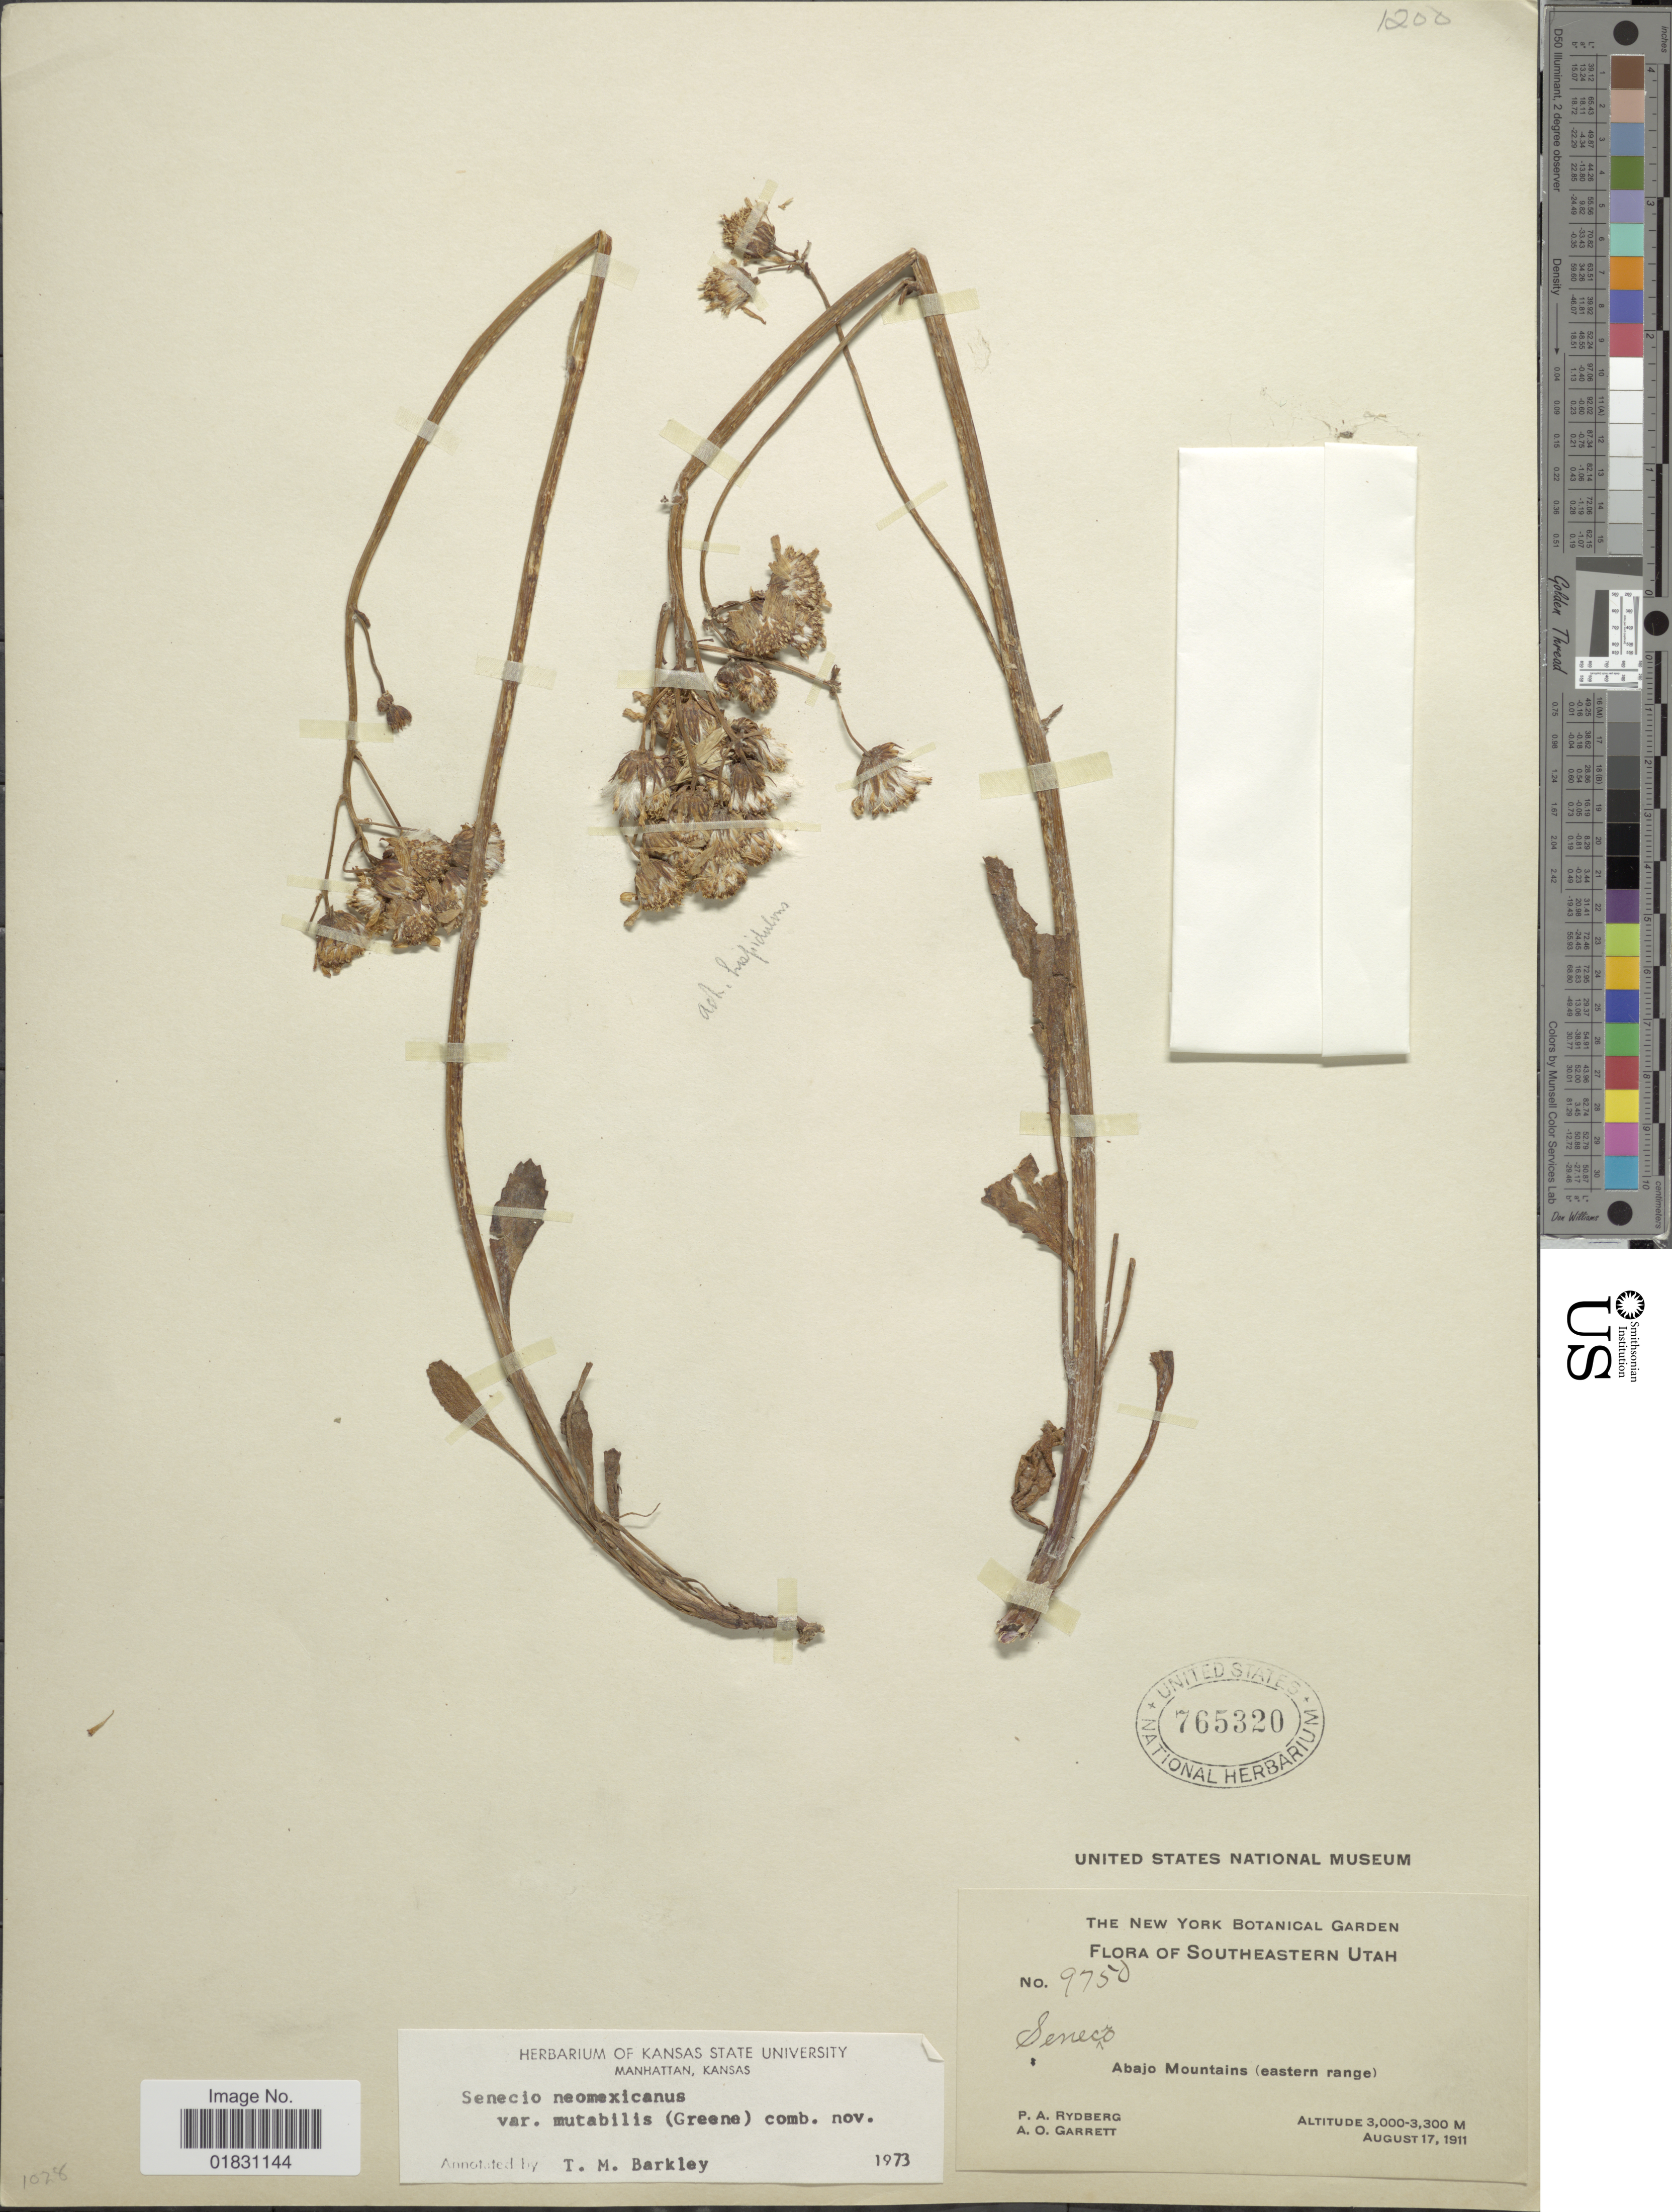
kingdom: Plantae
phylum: Tracheophyta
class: Magnoliopsida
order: Asterales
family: Asteraceae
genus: Packera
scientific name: Packera neomexicana var. mutabilis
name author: (Greene) W.A. Weber & Á. Löve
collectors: P. A. Rydberg & A. O. Garrett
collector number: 9750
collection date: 1911-08-17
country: United States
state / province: Utah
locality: Southeastern Utah, Abajo Mountains (eastern range)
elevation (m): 3000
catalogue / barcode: US 765320